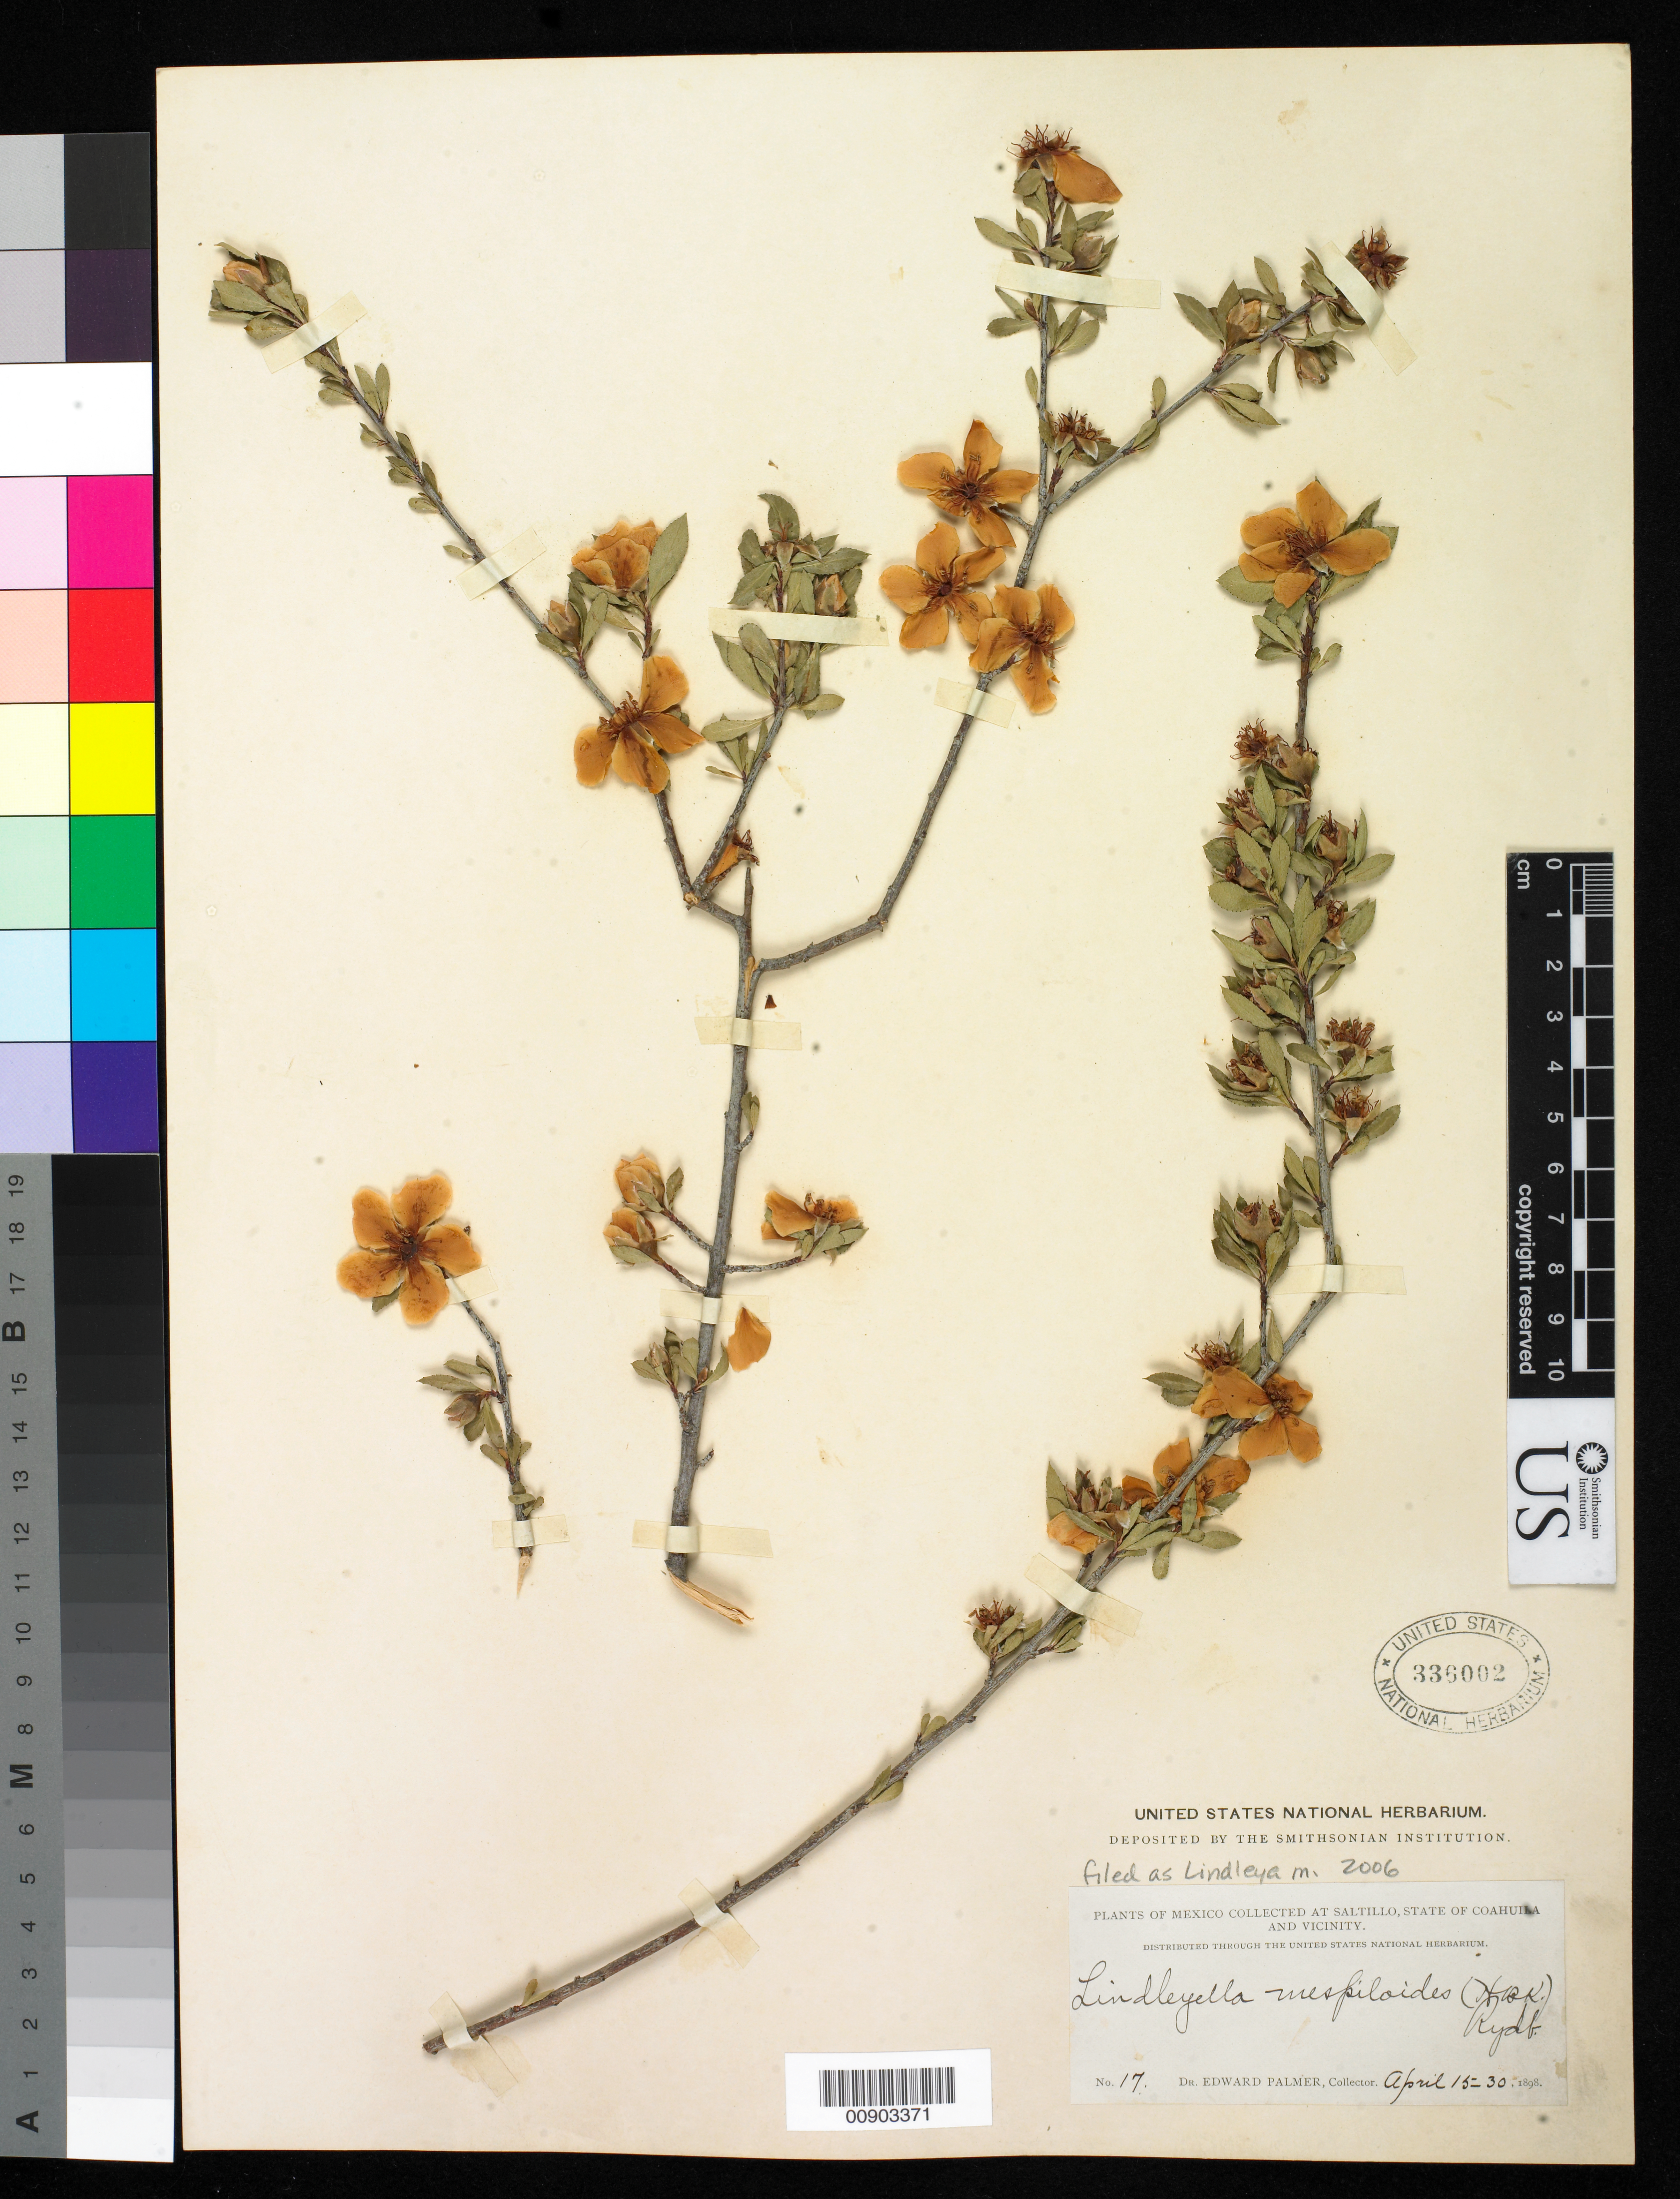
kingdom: Plantae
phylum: Tracheophyta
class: Magnoliopsida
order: Rosales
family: Rosaceae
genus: Lindleya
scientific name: Lindleya mespiloides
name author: Kunth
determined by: Strong, Mark T., (BOT), Smithsonian Institution - National Museum of Natural History (UNITED STATES)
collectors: E. Palmer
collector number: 17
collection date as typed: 15 Apr 1898 to 30 Apr 1898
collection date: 1898-04-15/1898-04-30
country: Mexico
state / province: Coahuila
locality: Saltillo, Coahuila and vicinity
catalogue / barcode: US 336002